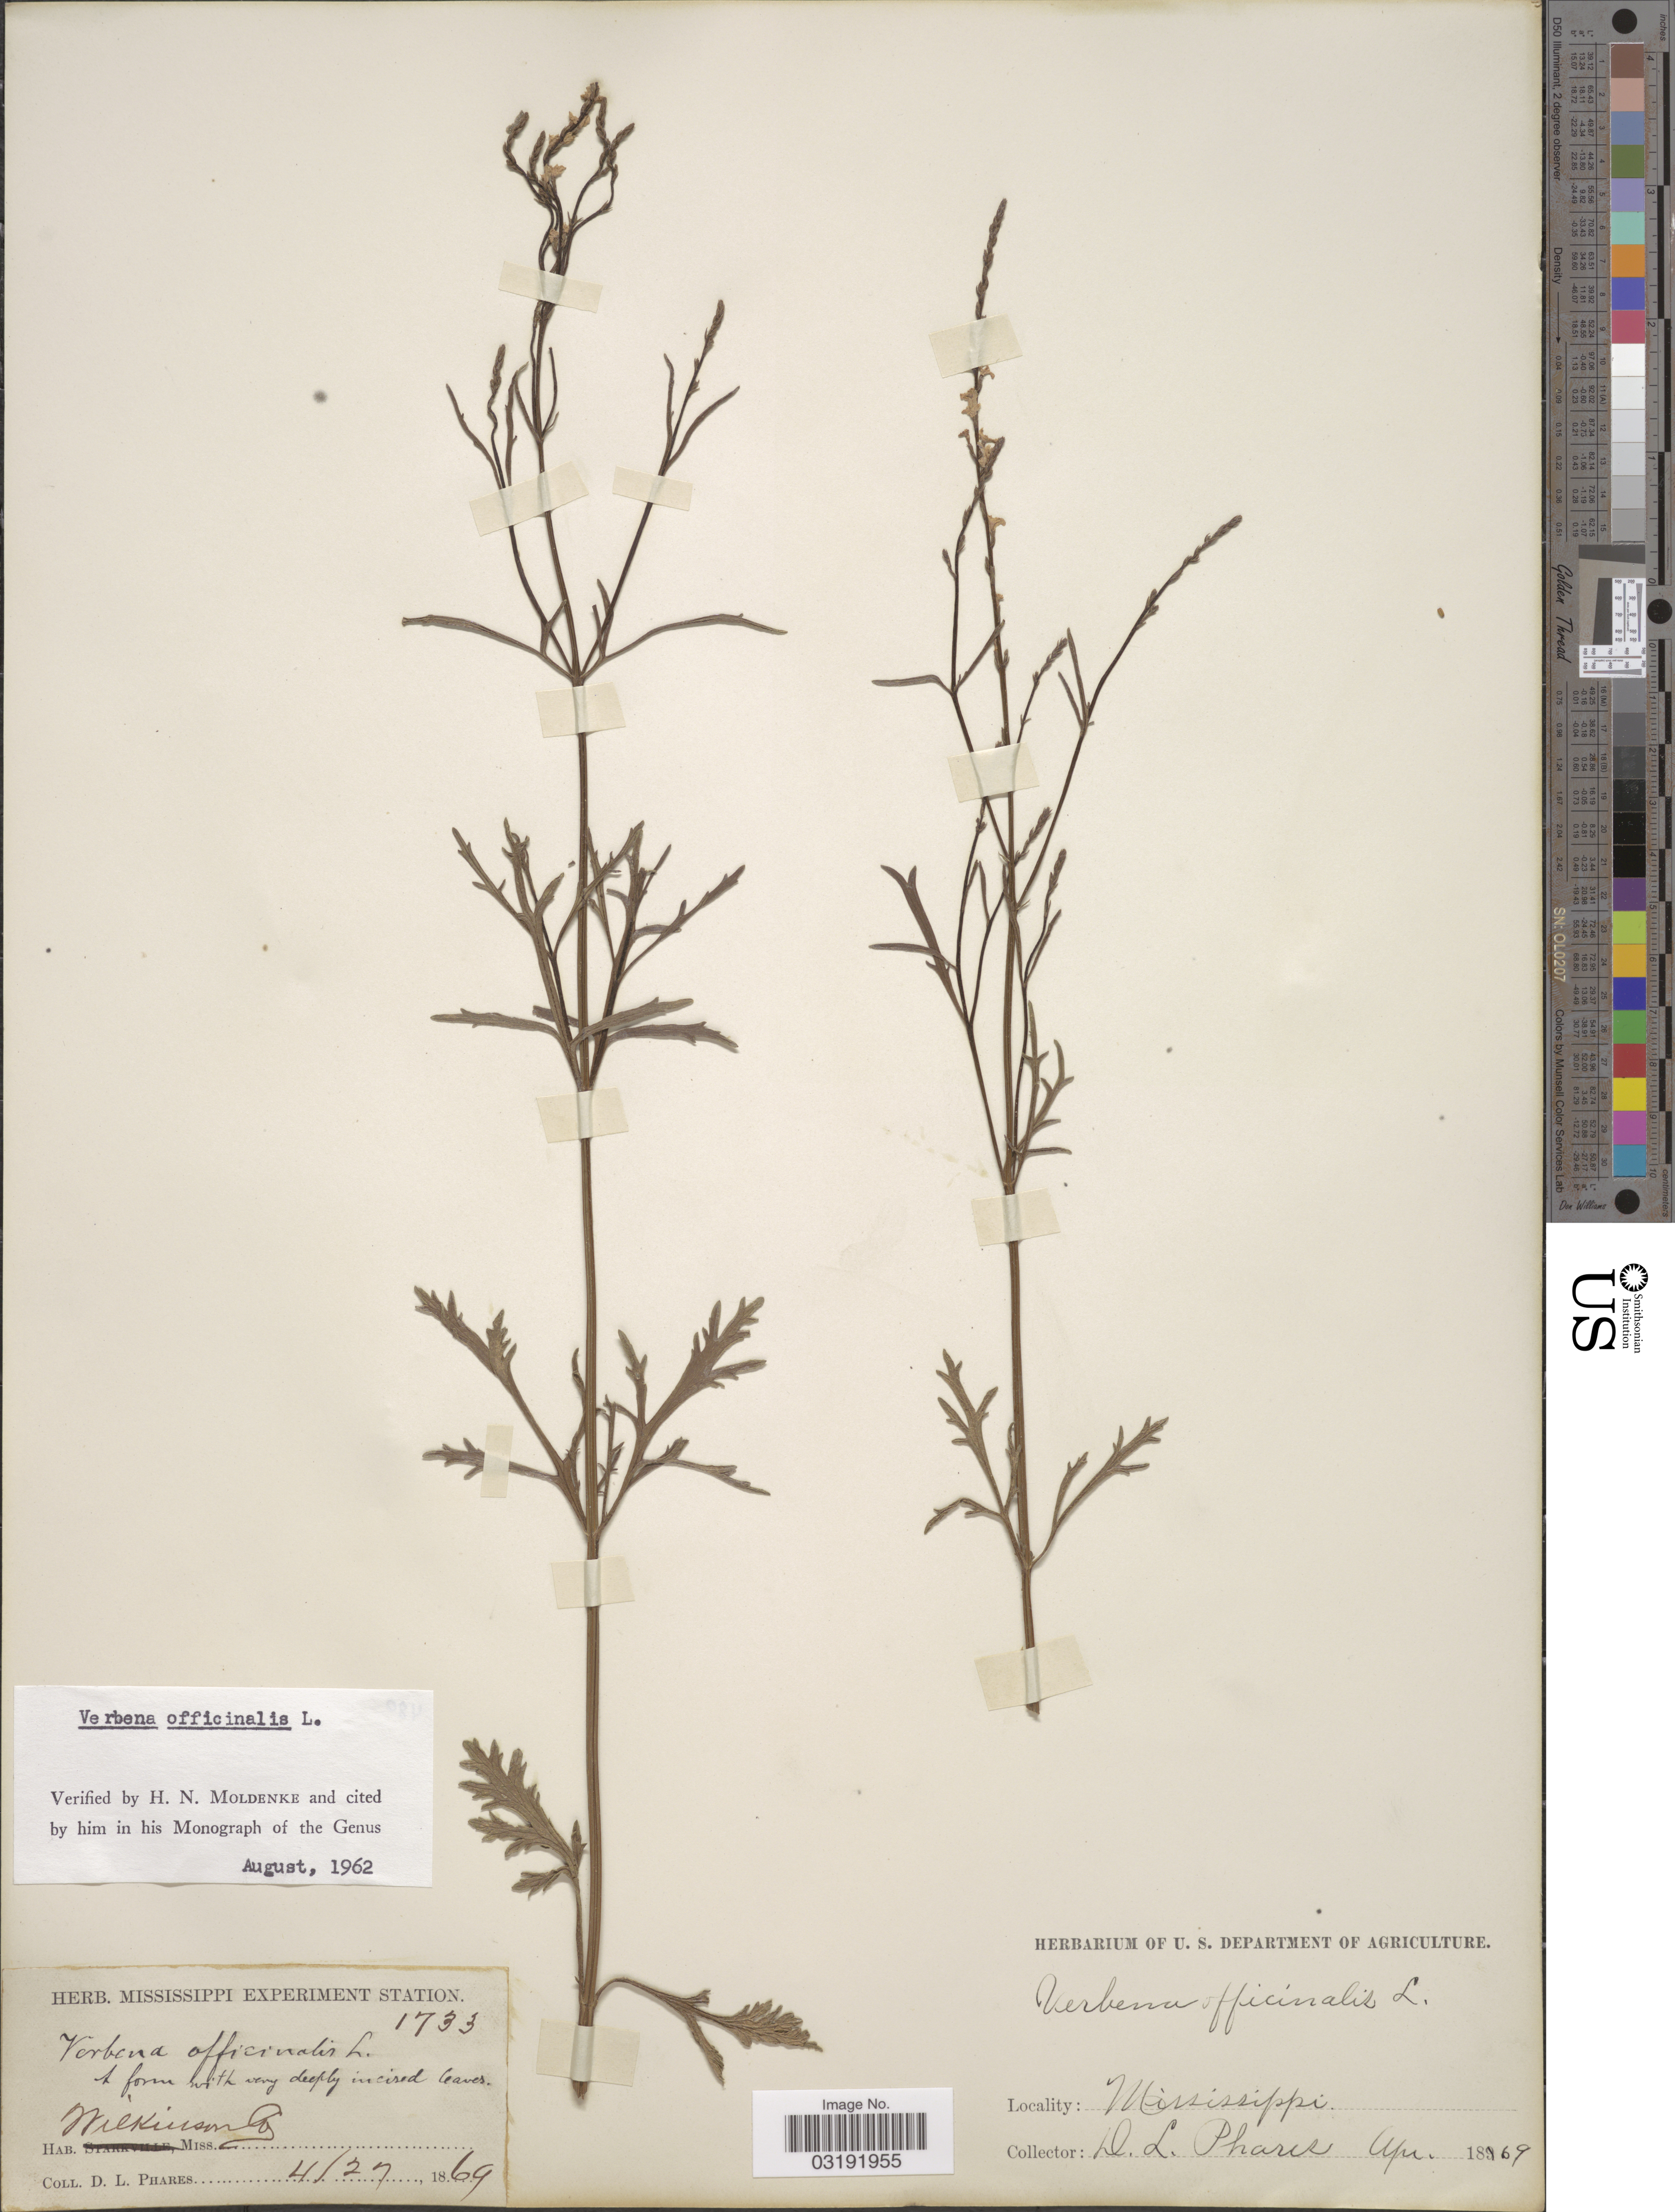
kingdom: Plantae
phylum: Tracheophyta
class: Magnoliopsida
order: Lamiales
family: Verbenaceae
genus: Verbena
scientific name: Verbena officinalis subsp. officinalis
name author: L.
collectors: D. Phares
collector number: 1733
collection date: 1869-04-27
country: United States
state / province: Mississippi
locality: Wilkinson Co.